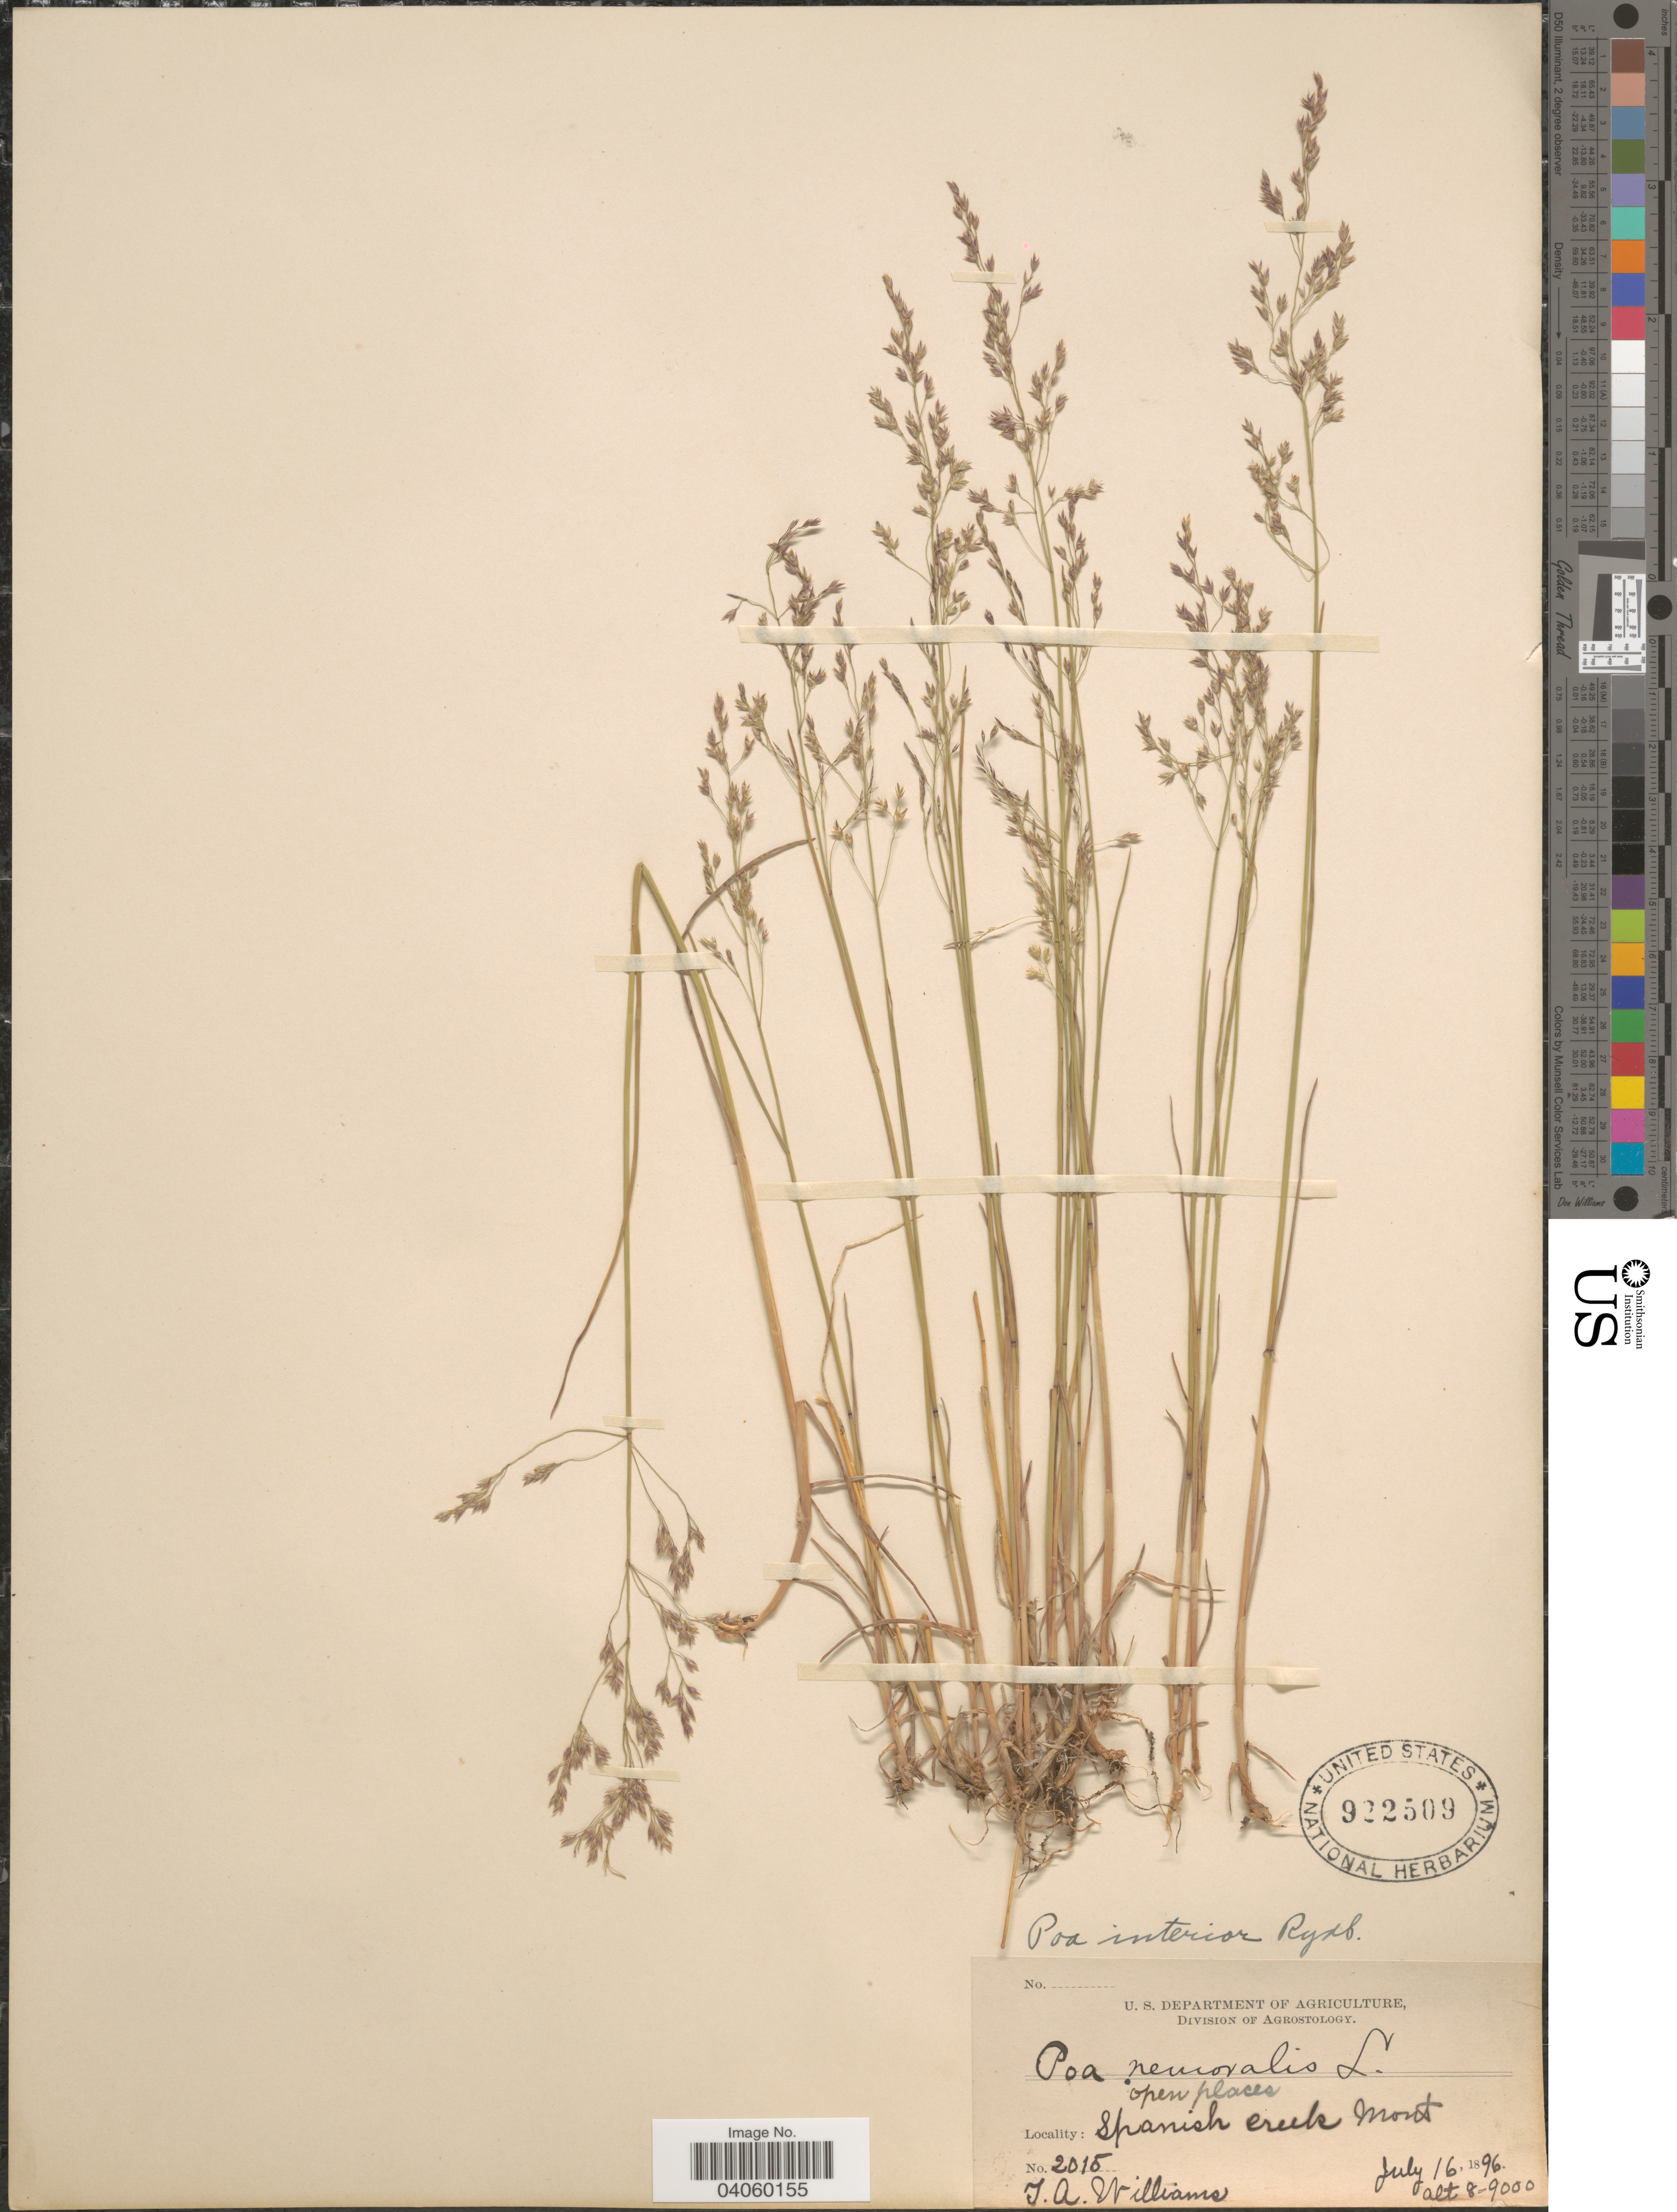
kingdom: Plantae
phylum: Tracheophyta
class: Liliopsida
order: Poales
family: Poaceae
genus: Poa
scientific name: Poa interior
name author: Rydb.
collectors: T. Williams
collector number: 2015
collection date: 1896-07-16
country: United States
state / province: Montana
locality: Spanish Creek.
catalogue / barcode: US 922509